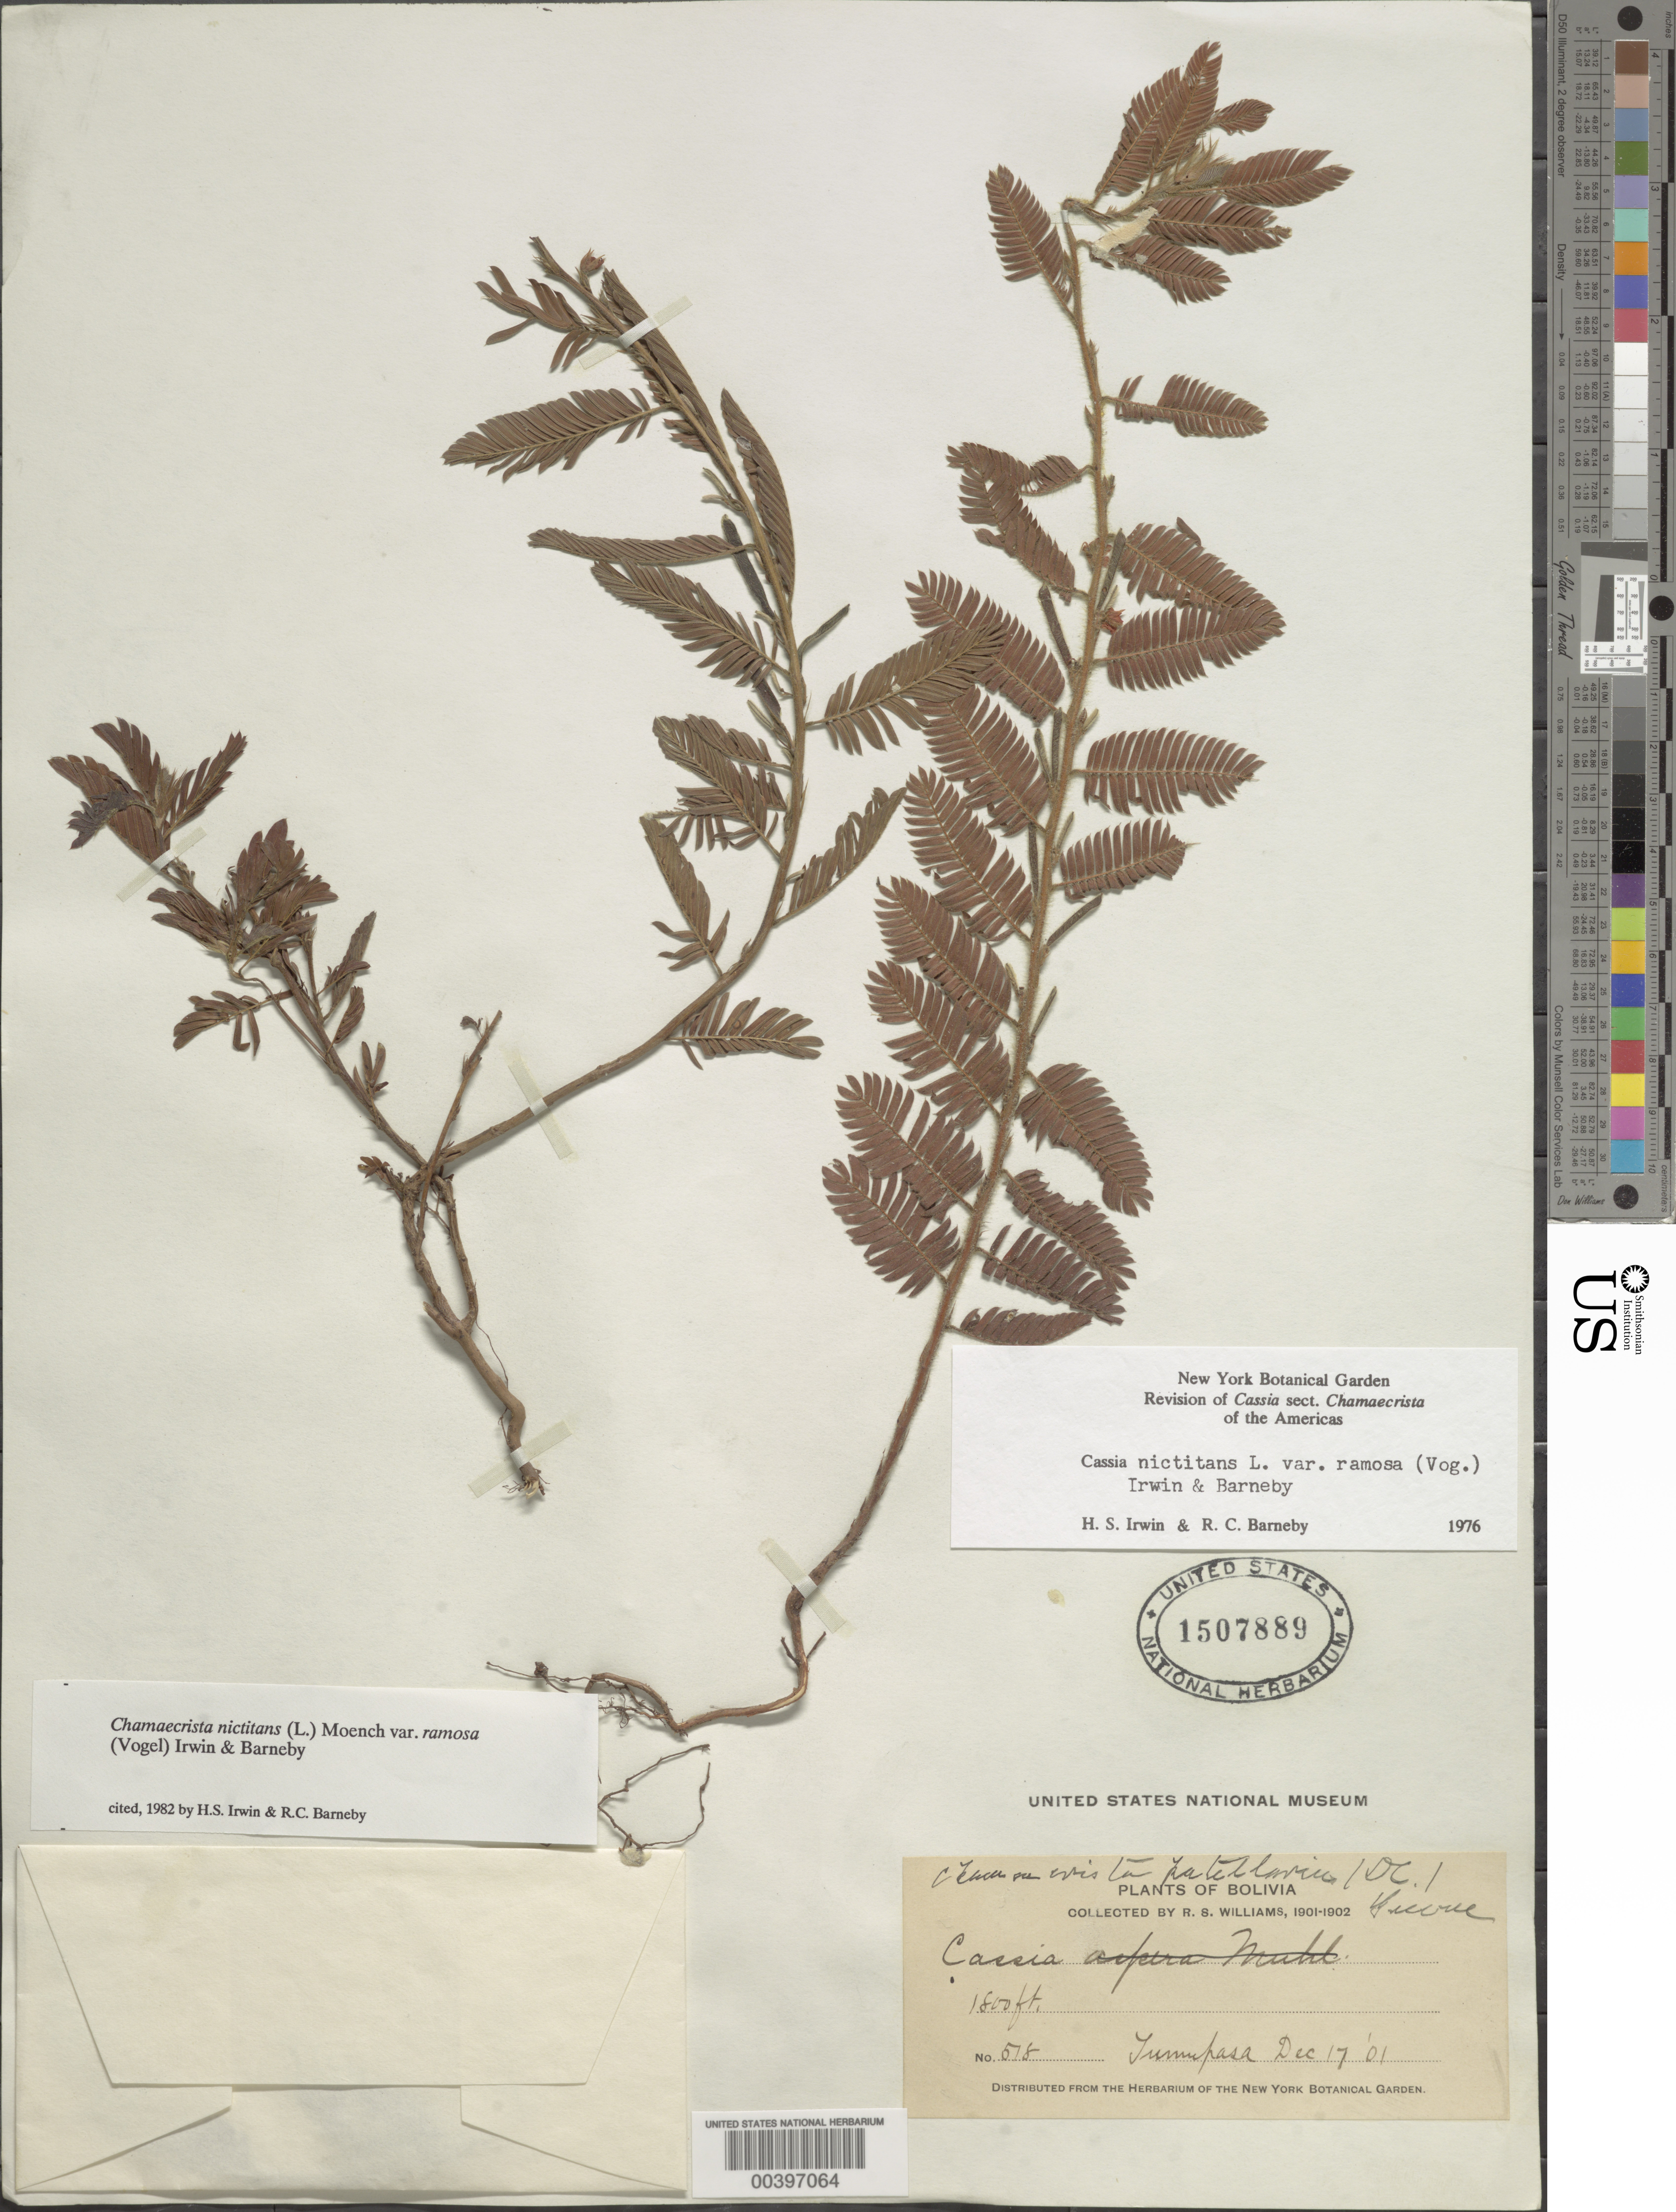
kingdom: Plantae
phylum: Tracheophyta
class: Magnoliopsida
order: Fabales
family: Fabaceae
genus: Chamaecrista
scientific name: Chamaecrista nictitans var. ramosa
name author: (Vogel) H.S. Irwin & Barneby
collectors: R. S. Williams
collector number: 518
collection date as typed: Dec. 17, '01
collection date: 1901-12-17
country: Bolivia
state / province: La Paz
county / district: Iturralde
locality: Tumupasa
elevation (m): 549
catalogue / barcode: US 1507889